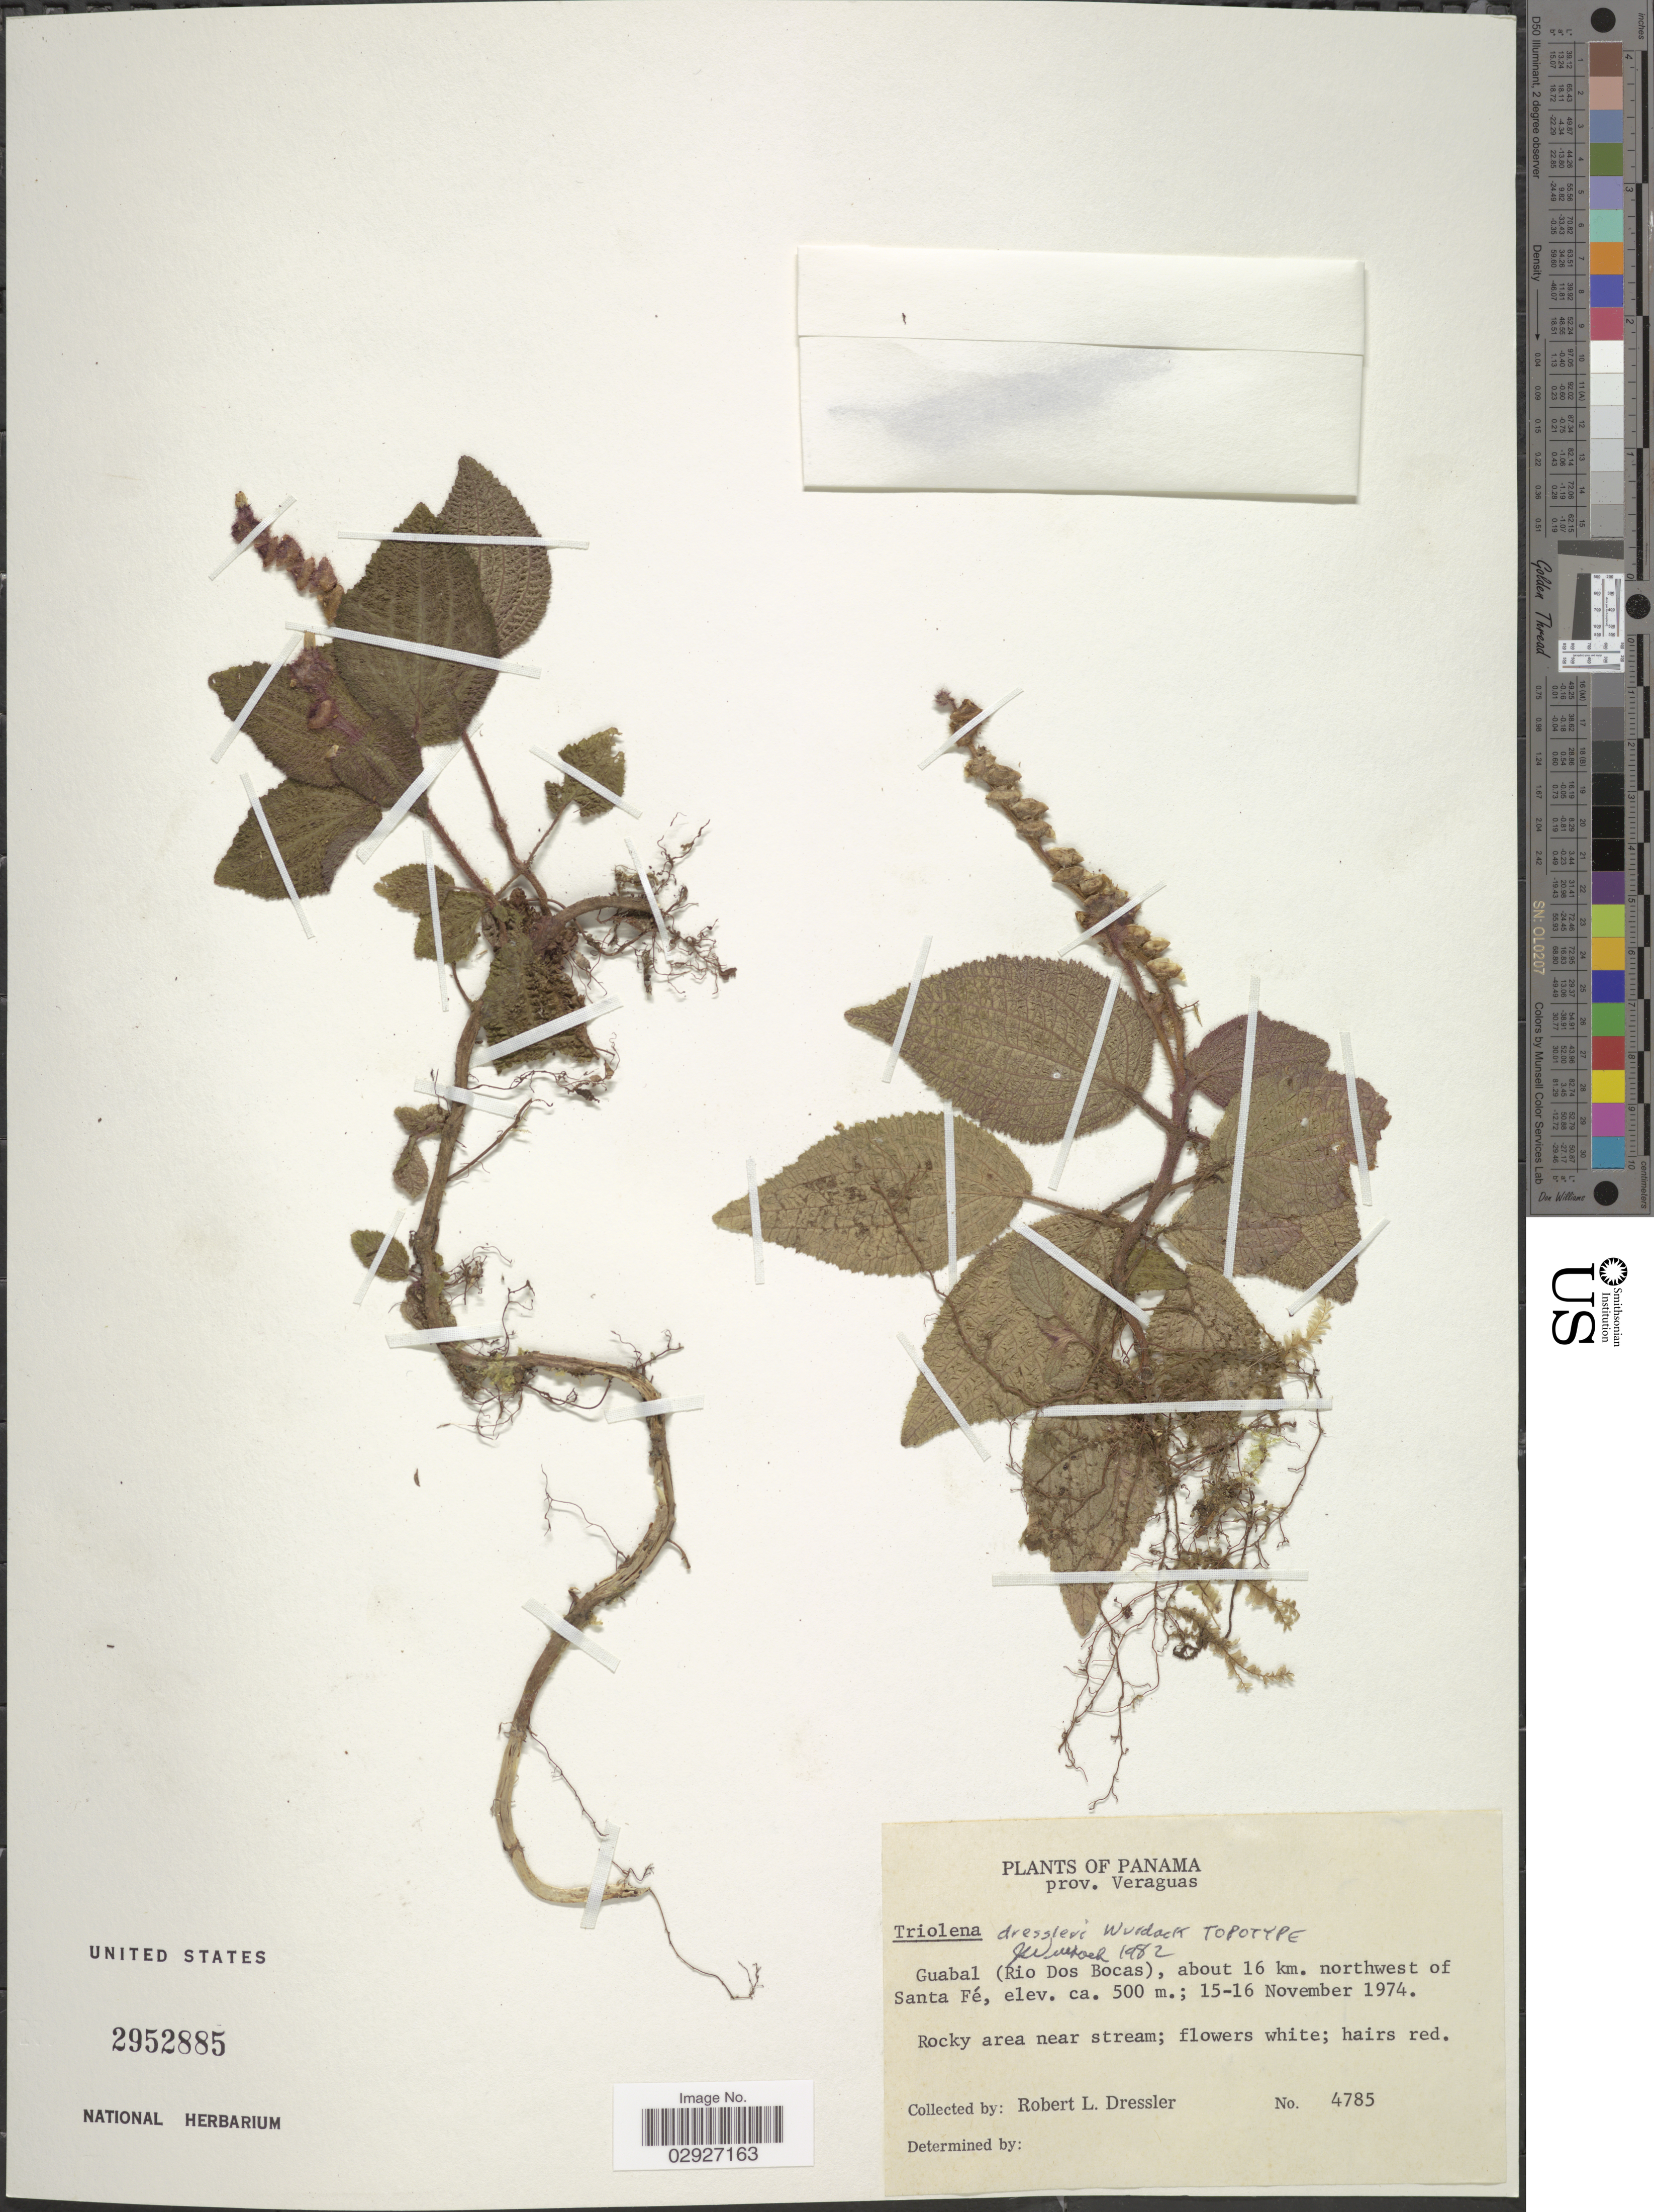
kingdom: Plantae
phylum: Tracheophyta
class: Magnoliopsida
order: Myrtales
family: Melastomataceae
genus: Triolena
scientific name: Triolena dressleri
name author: Wurdack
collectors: R. Dressler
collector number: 4785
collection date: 1974-11-15/1974-11-16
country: Panama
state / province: Veraguas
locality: Guabal (Rio Dos Bocas), about 16 km. northwest of Santa Fé.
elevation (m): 500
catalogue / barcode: US 2952885